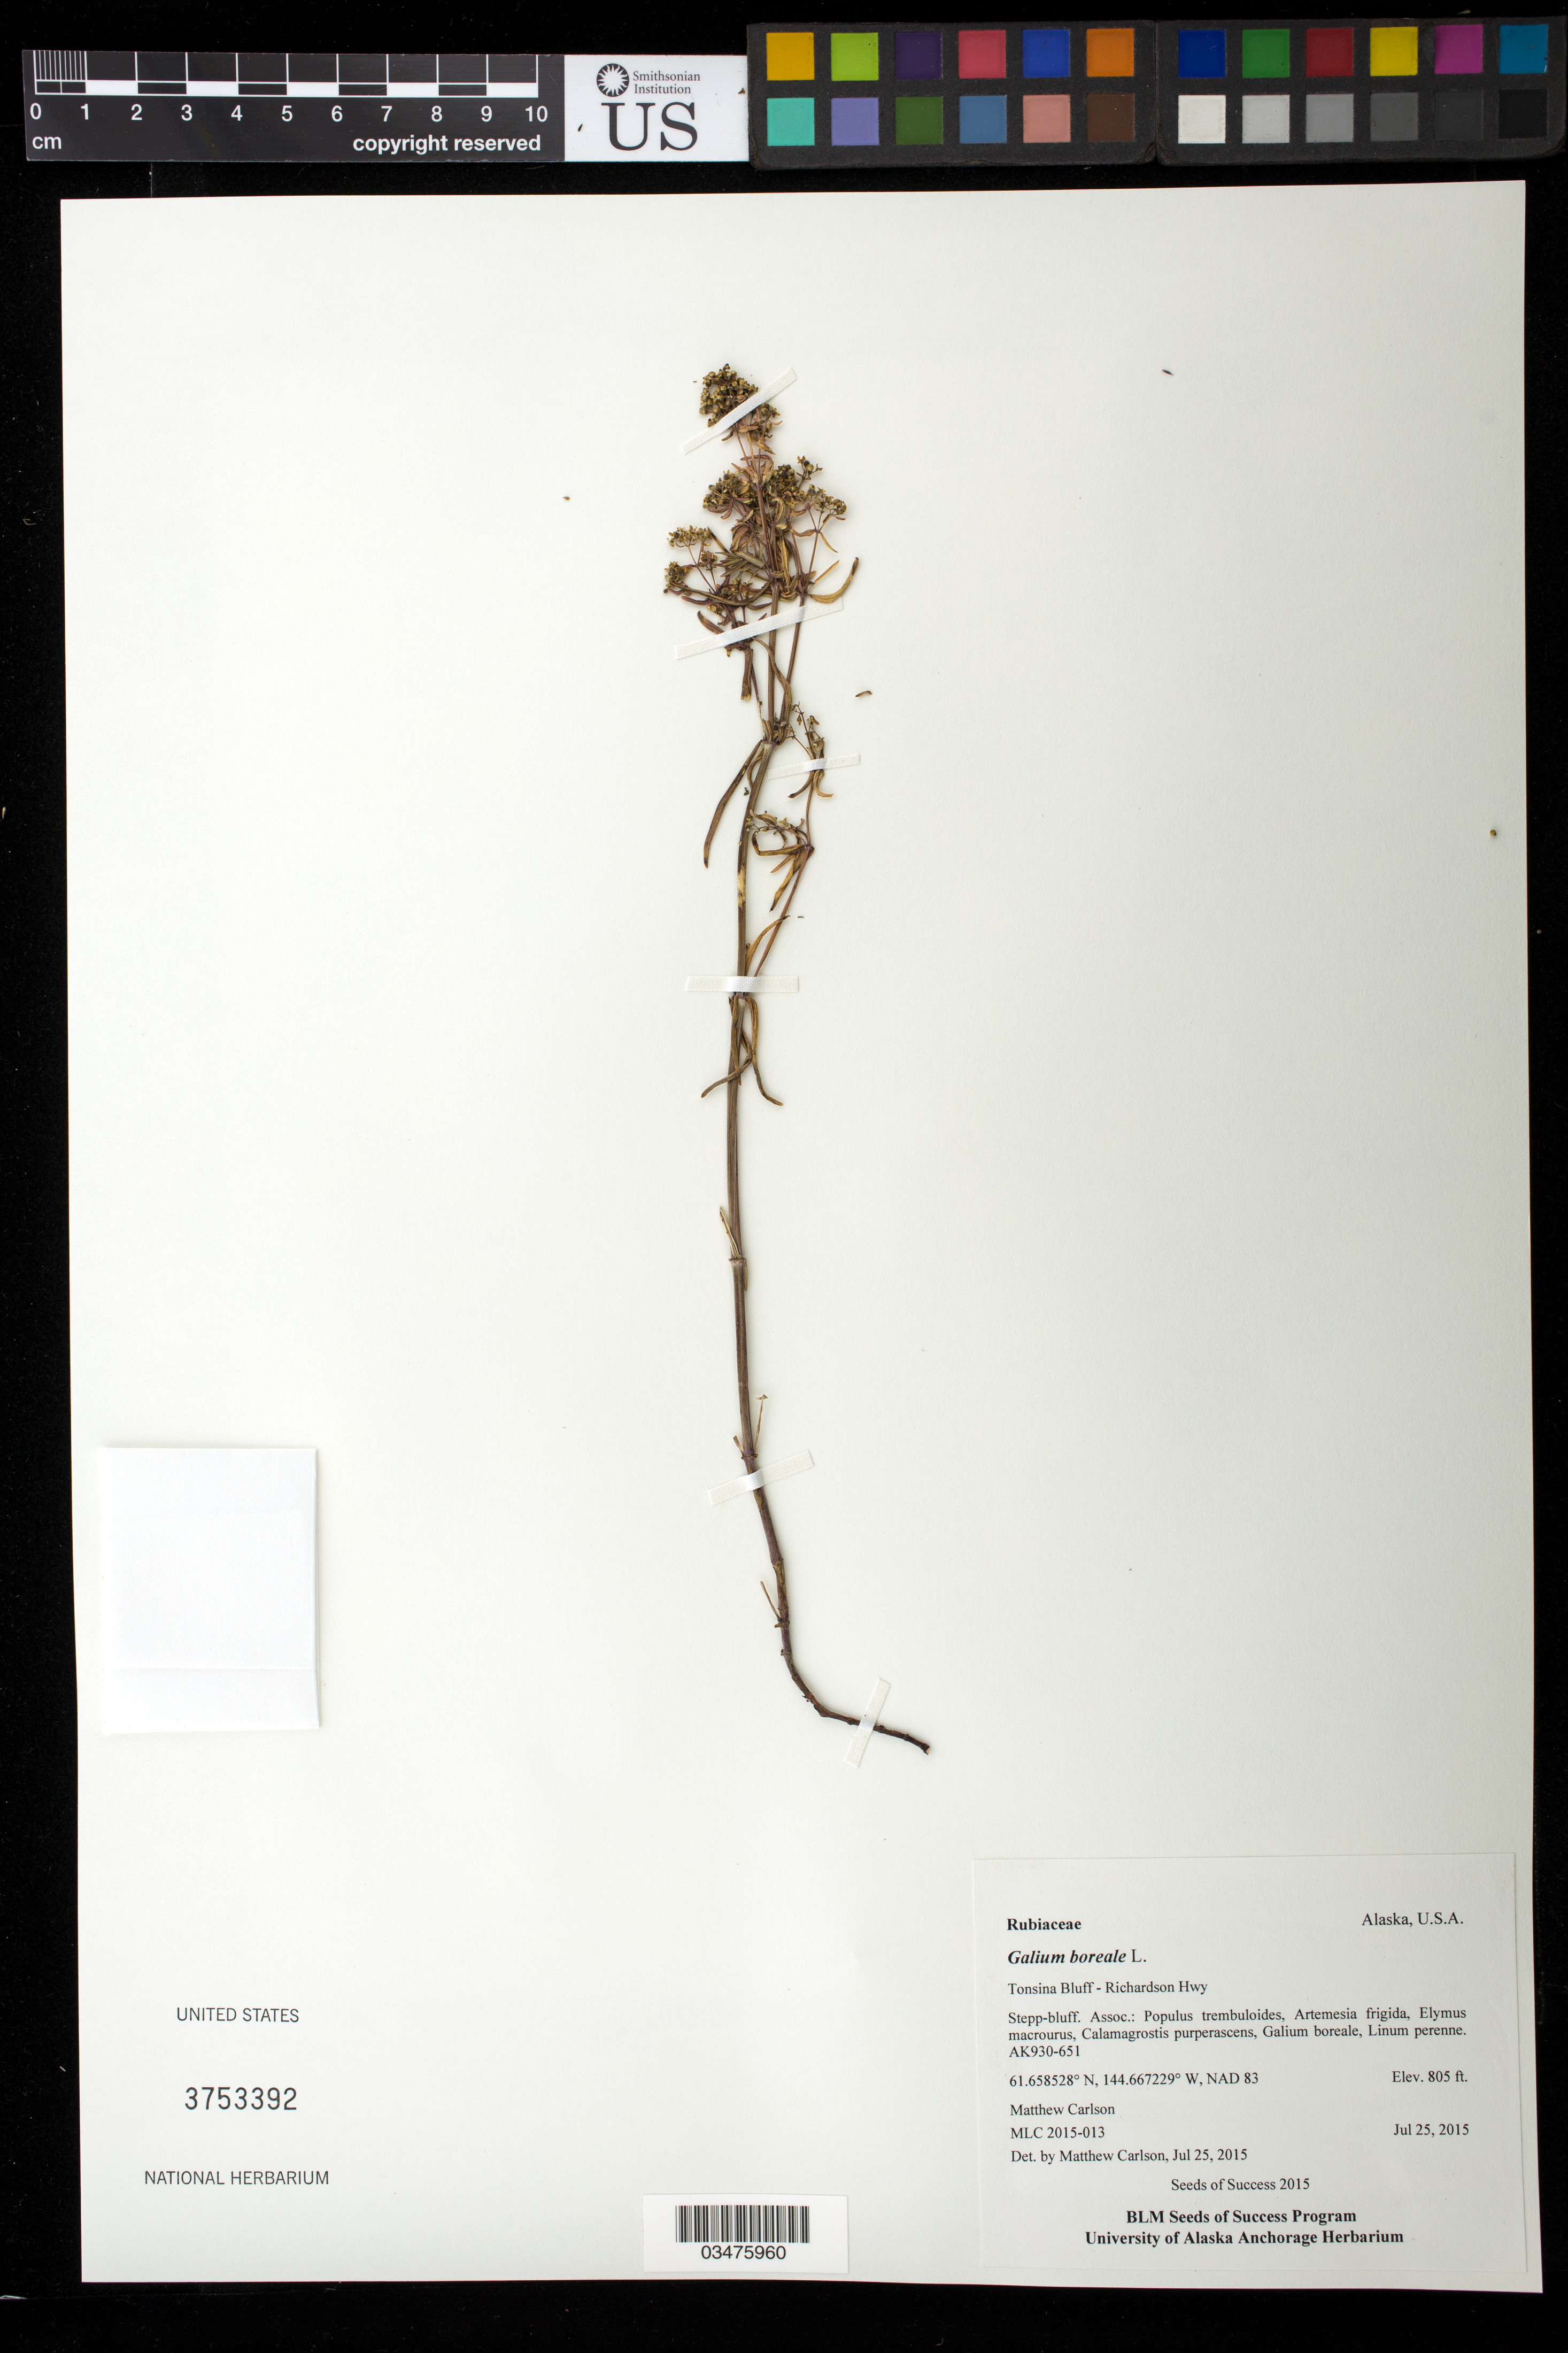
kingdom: Plantae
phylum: Tracheophyta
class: Magnoliopsida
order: Gentianales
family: Rubiaceae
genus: Galium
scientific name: Galium boreale L.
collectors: M. Carlson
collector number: AK930-651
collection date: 2015-07-25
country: United States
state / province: Alaska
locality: Tonsina Bluff- Richardson Hwy.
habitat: Steppe - Bluff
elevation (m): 245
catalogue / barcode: US 3753392